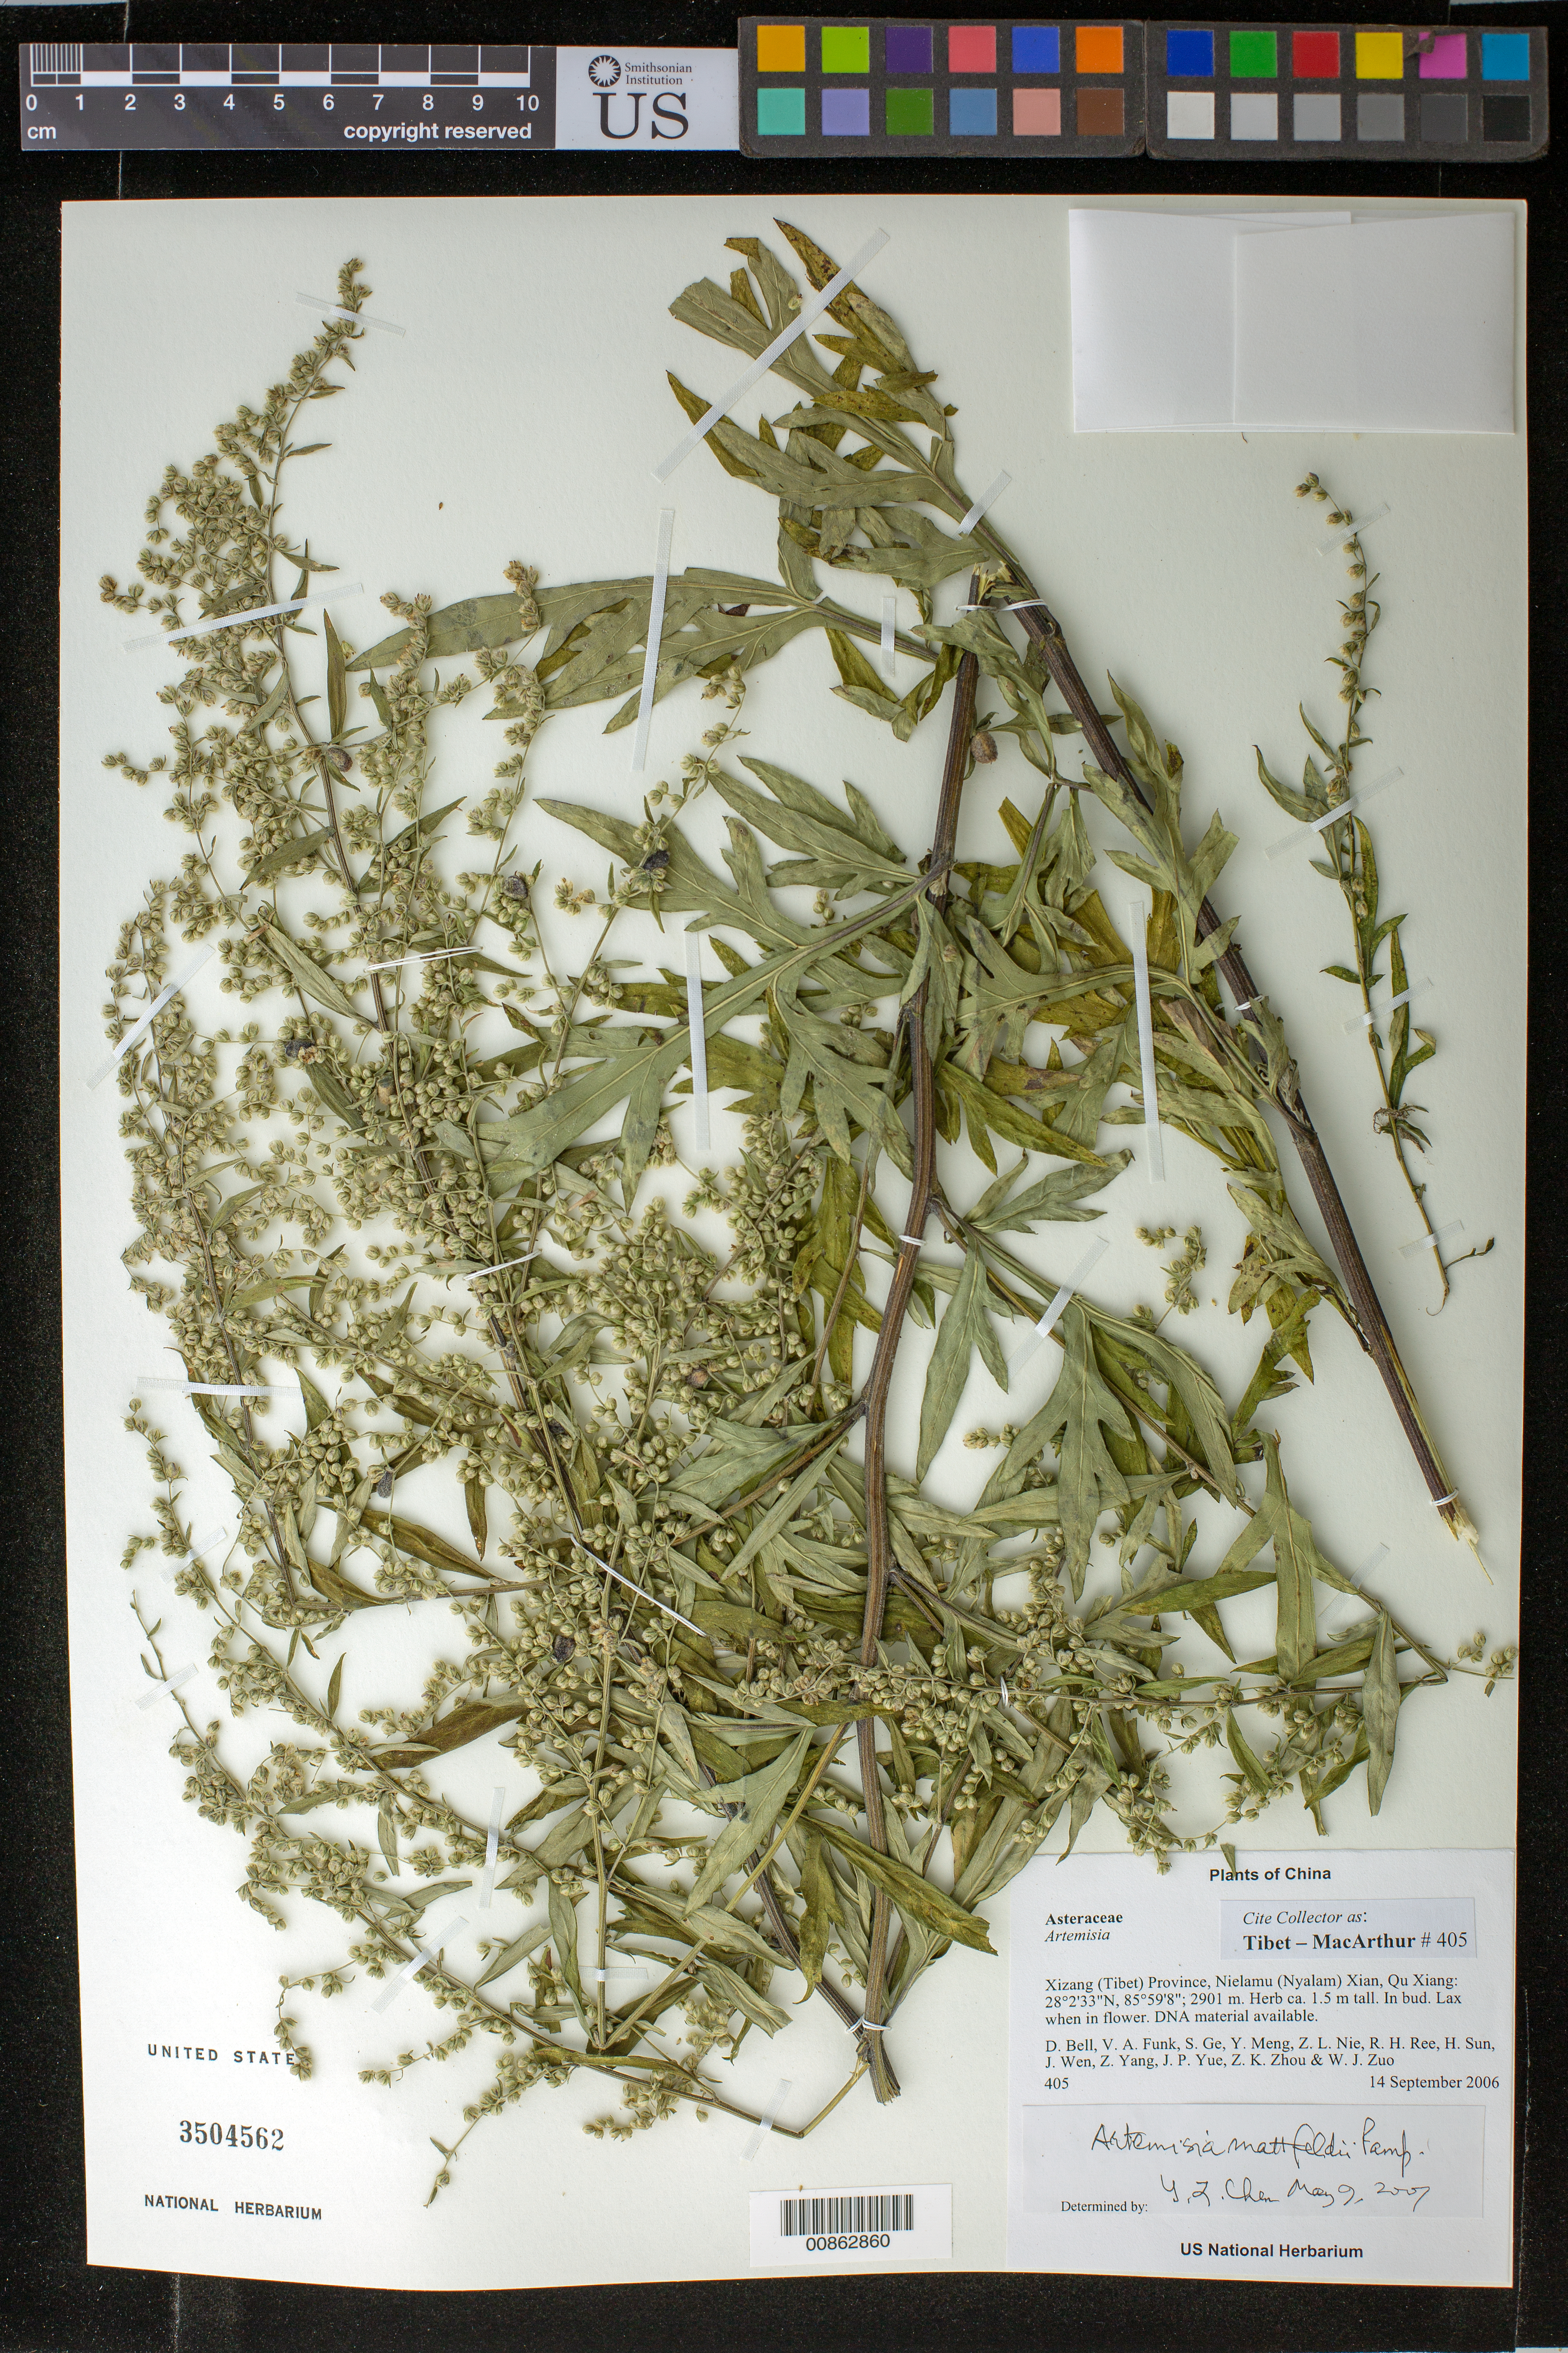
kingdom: Plantae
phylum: Tracheophyta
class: Magnoliopsida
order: Asterales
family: Asteraceae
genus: Artemisia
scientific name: Artemisia mattfeldii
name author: Pamp.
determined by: Yilin Chen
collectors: Tibet-MacArthur, D. A. Bell, V. Funk, S. Ge, Y. Meng, Z. Nie, R. Ree, H. Sun, J. Wen, Z. Yang, J. Yue, Z. Zhou & W. Zuo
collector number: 405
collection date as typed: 14 Sep 2006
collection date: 2006-09-14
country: China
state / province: Xizang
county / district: Nielamu (Nyalam) Xian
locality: Qu Xiang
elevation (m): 2901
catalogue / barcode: US 3504562